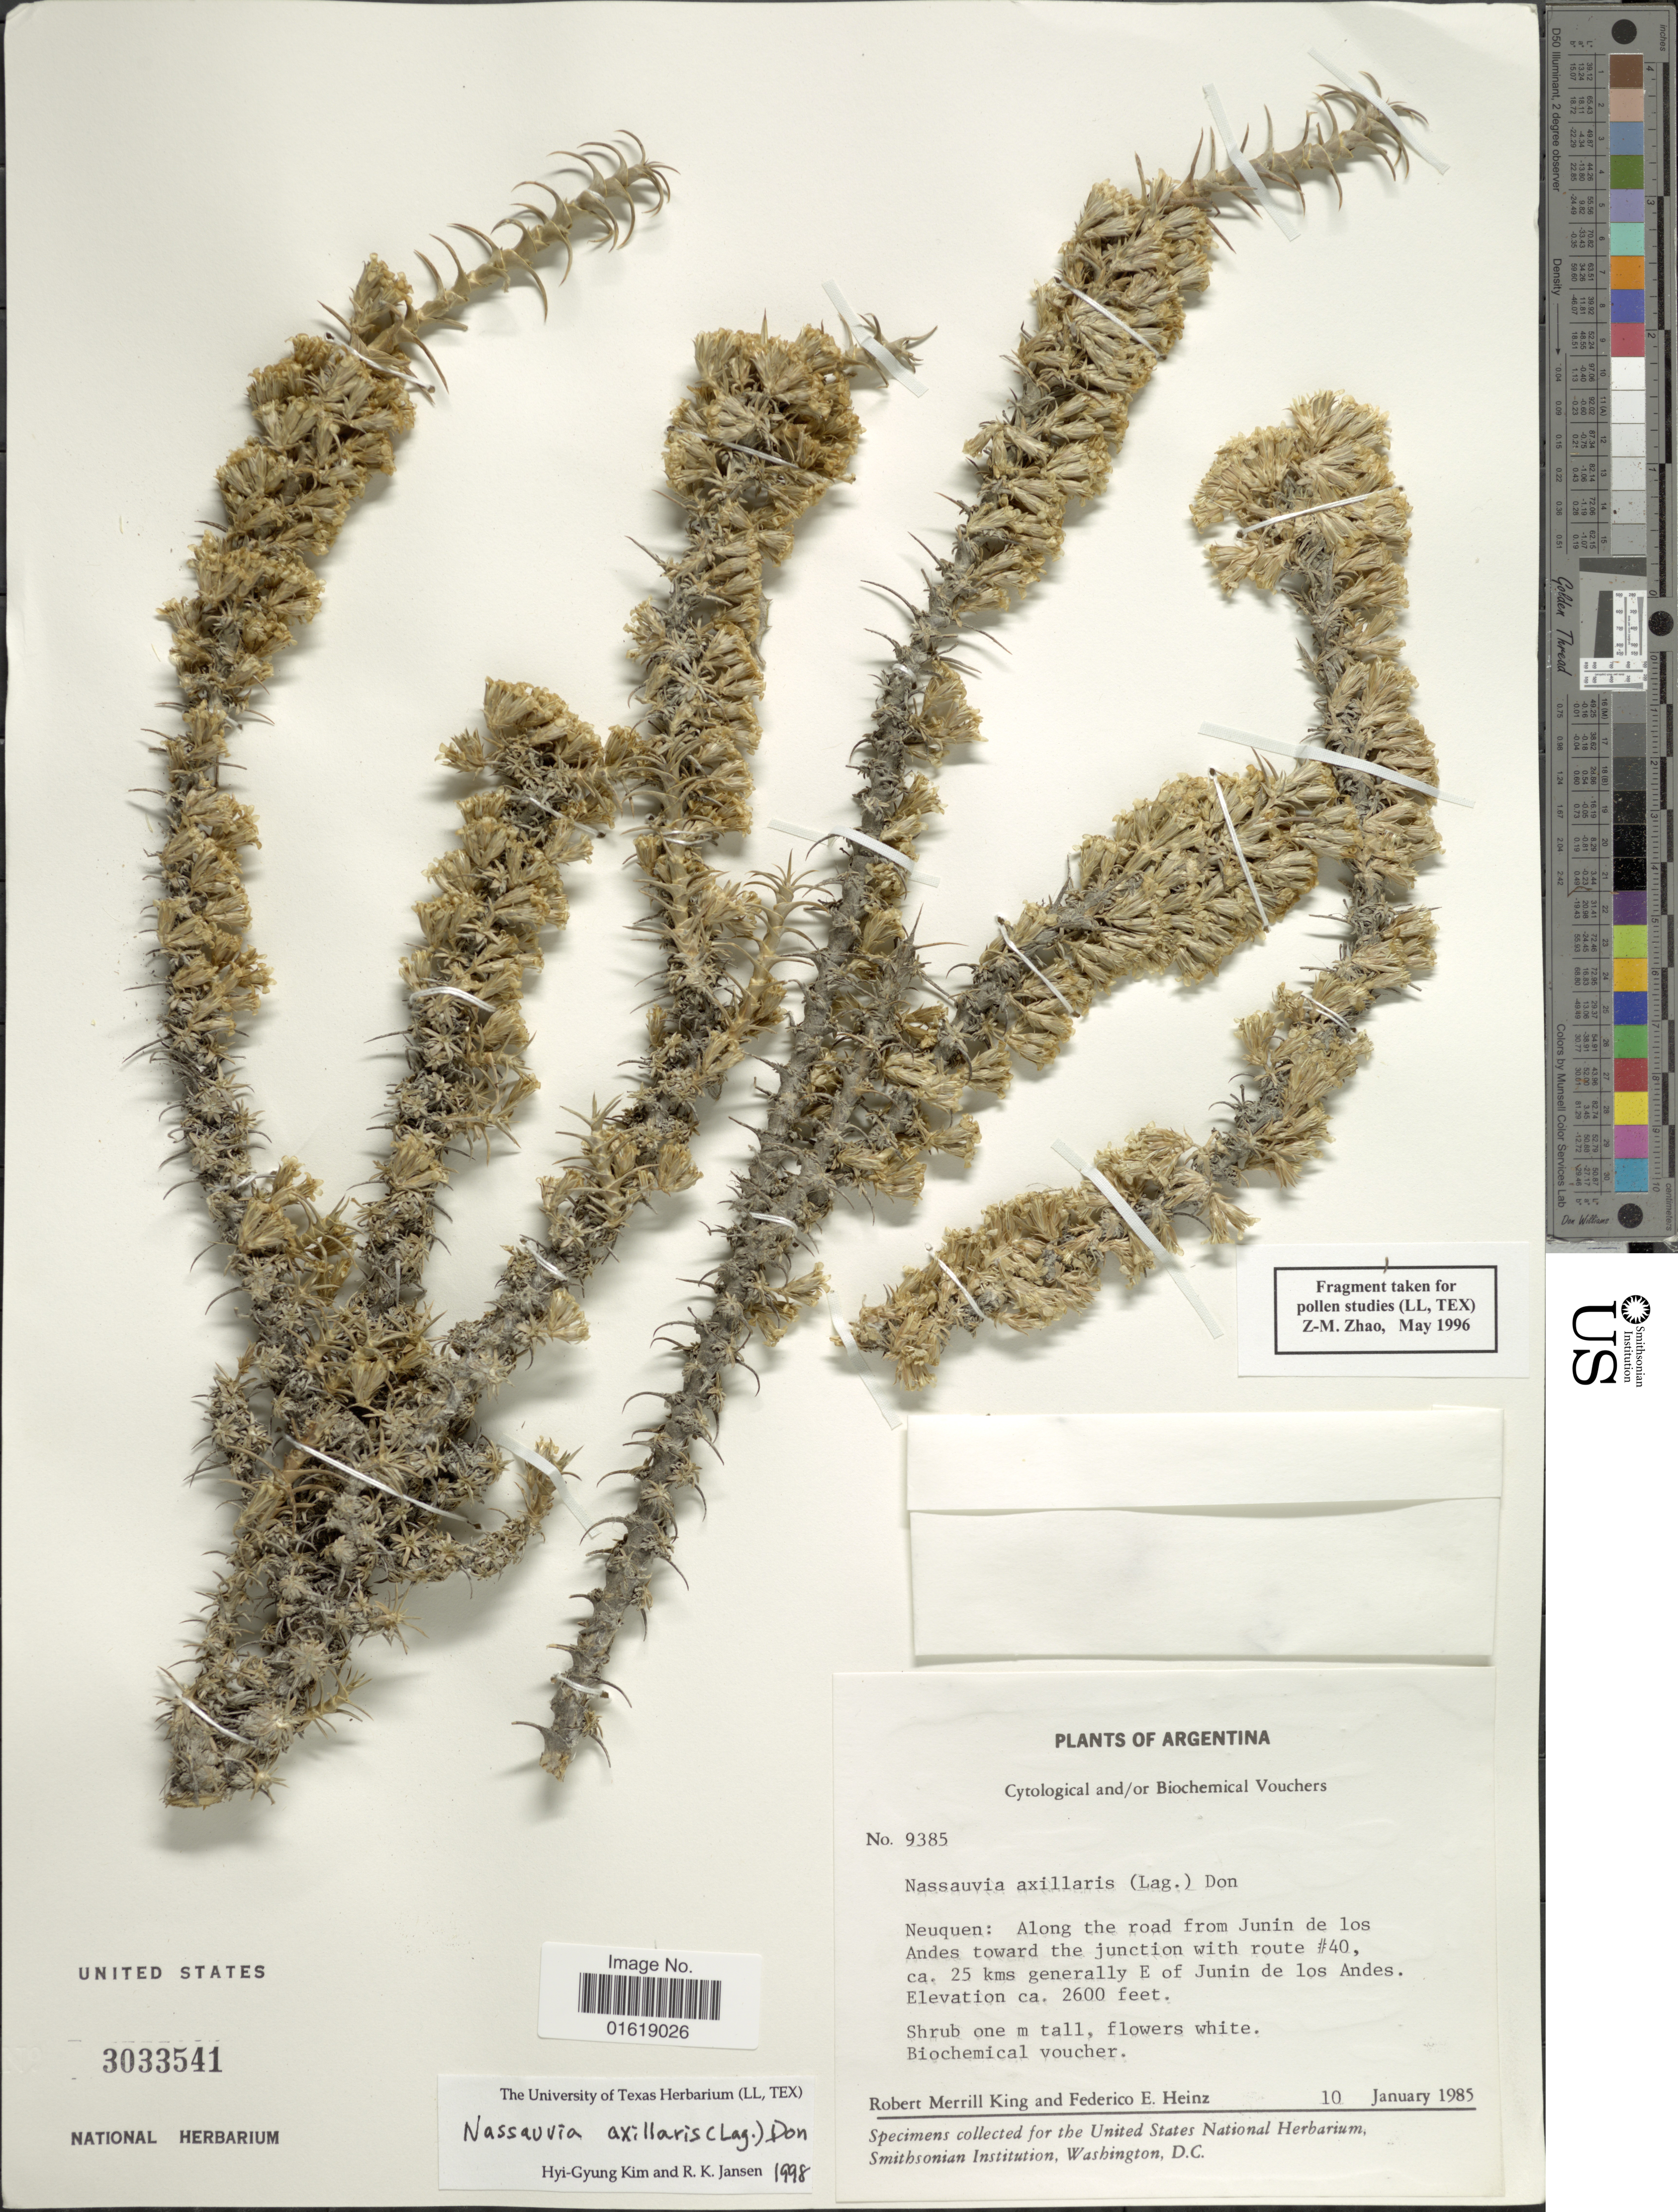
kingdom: Plantae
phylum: Tracheophyta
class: Magnoliopsida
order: Asterales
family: Asteraceae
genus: Nassauvia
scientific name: Nassauvia axillaris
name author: D. Don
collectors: R. M. King & F. Heinz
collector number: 9385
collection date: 1985-01-10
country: Argentina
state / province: Neuquen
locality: Along the road from Junin de los Andes toward the junction with route #40, ca. 25 kms generally E of Junun de los Andes.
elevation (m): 792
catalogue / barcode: US 3033541